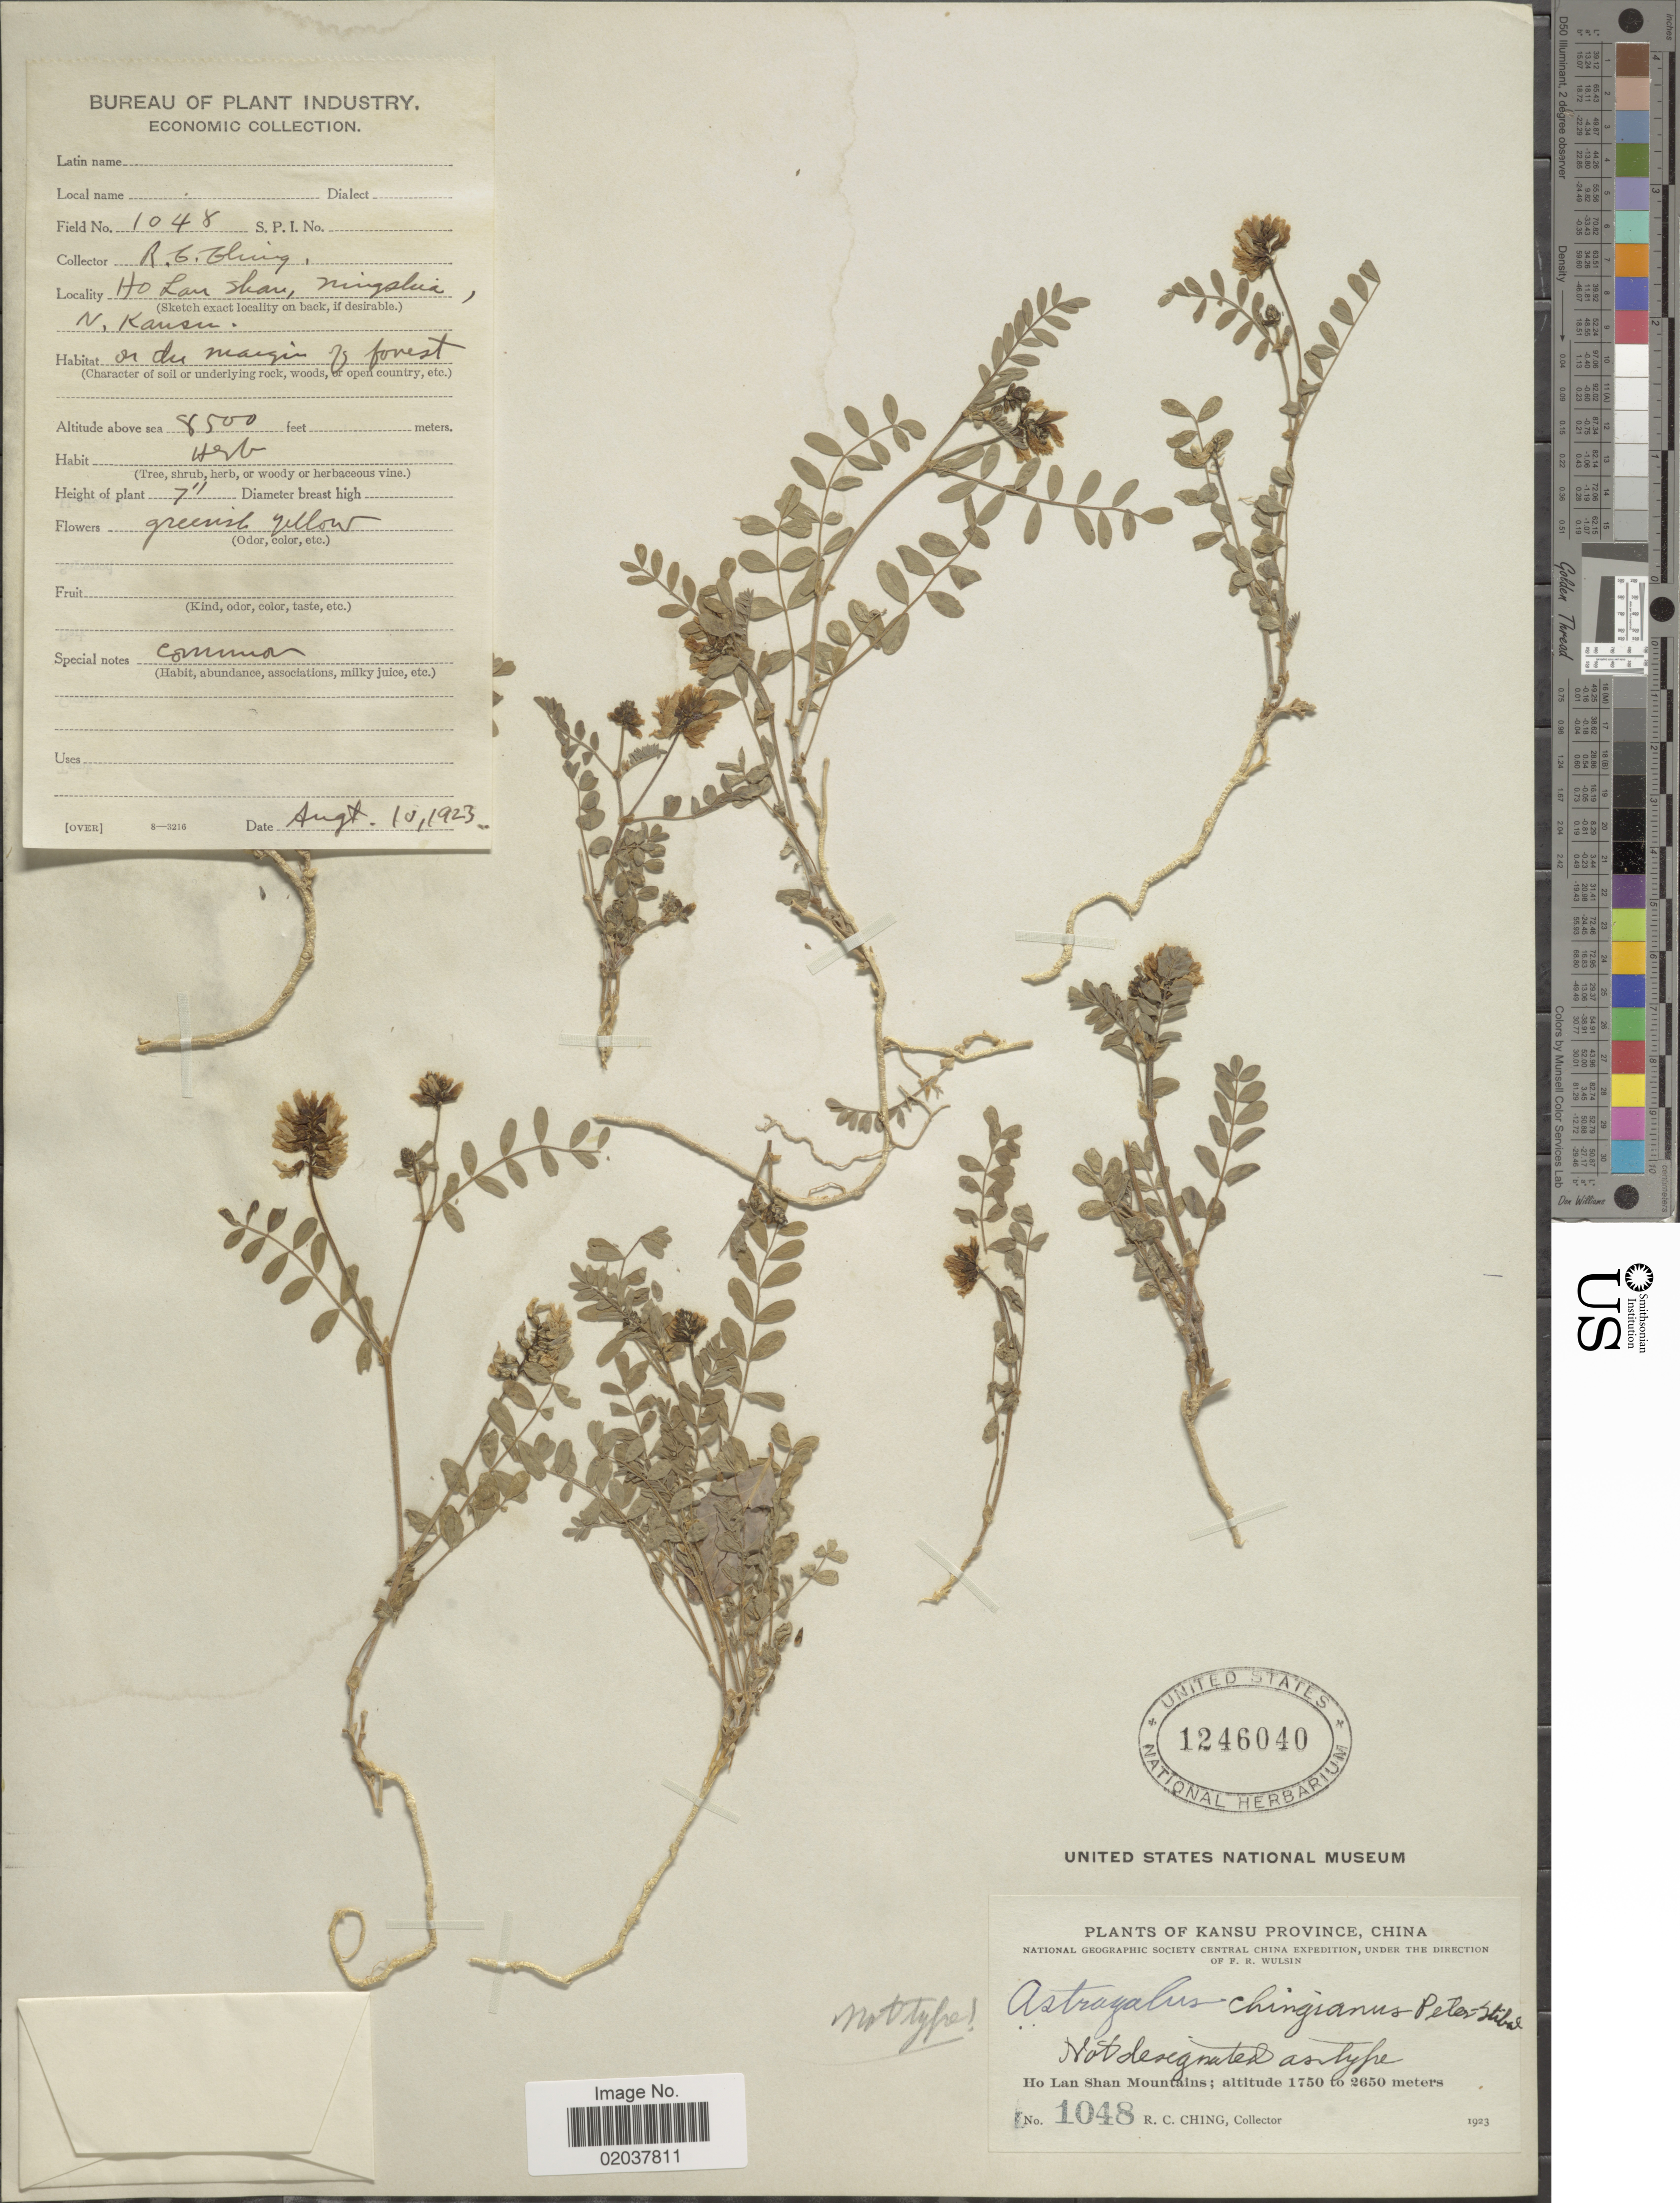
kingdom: Plantae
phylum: Tracheophyta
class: Magnoliopsida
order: Fabales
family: Fabaceae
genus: Astragalus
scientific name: Astragalus chingianus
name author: E. Peter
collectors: R. C. Ching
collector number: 1048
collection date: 1923-08-10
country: China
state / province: Gansu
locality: Kansu Province, Ho Lan Shan Mountains, Ningshia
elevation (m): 1750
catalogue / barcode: US 1246040